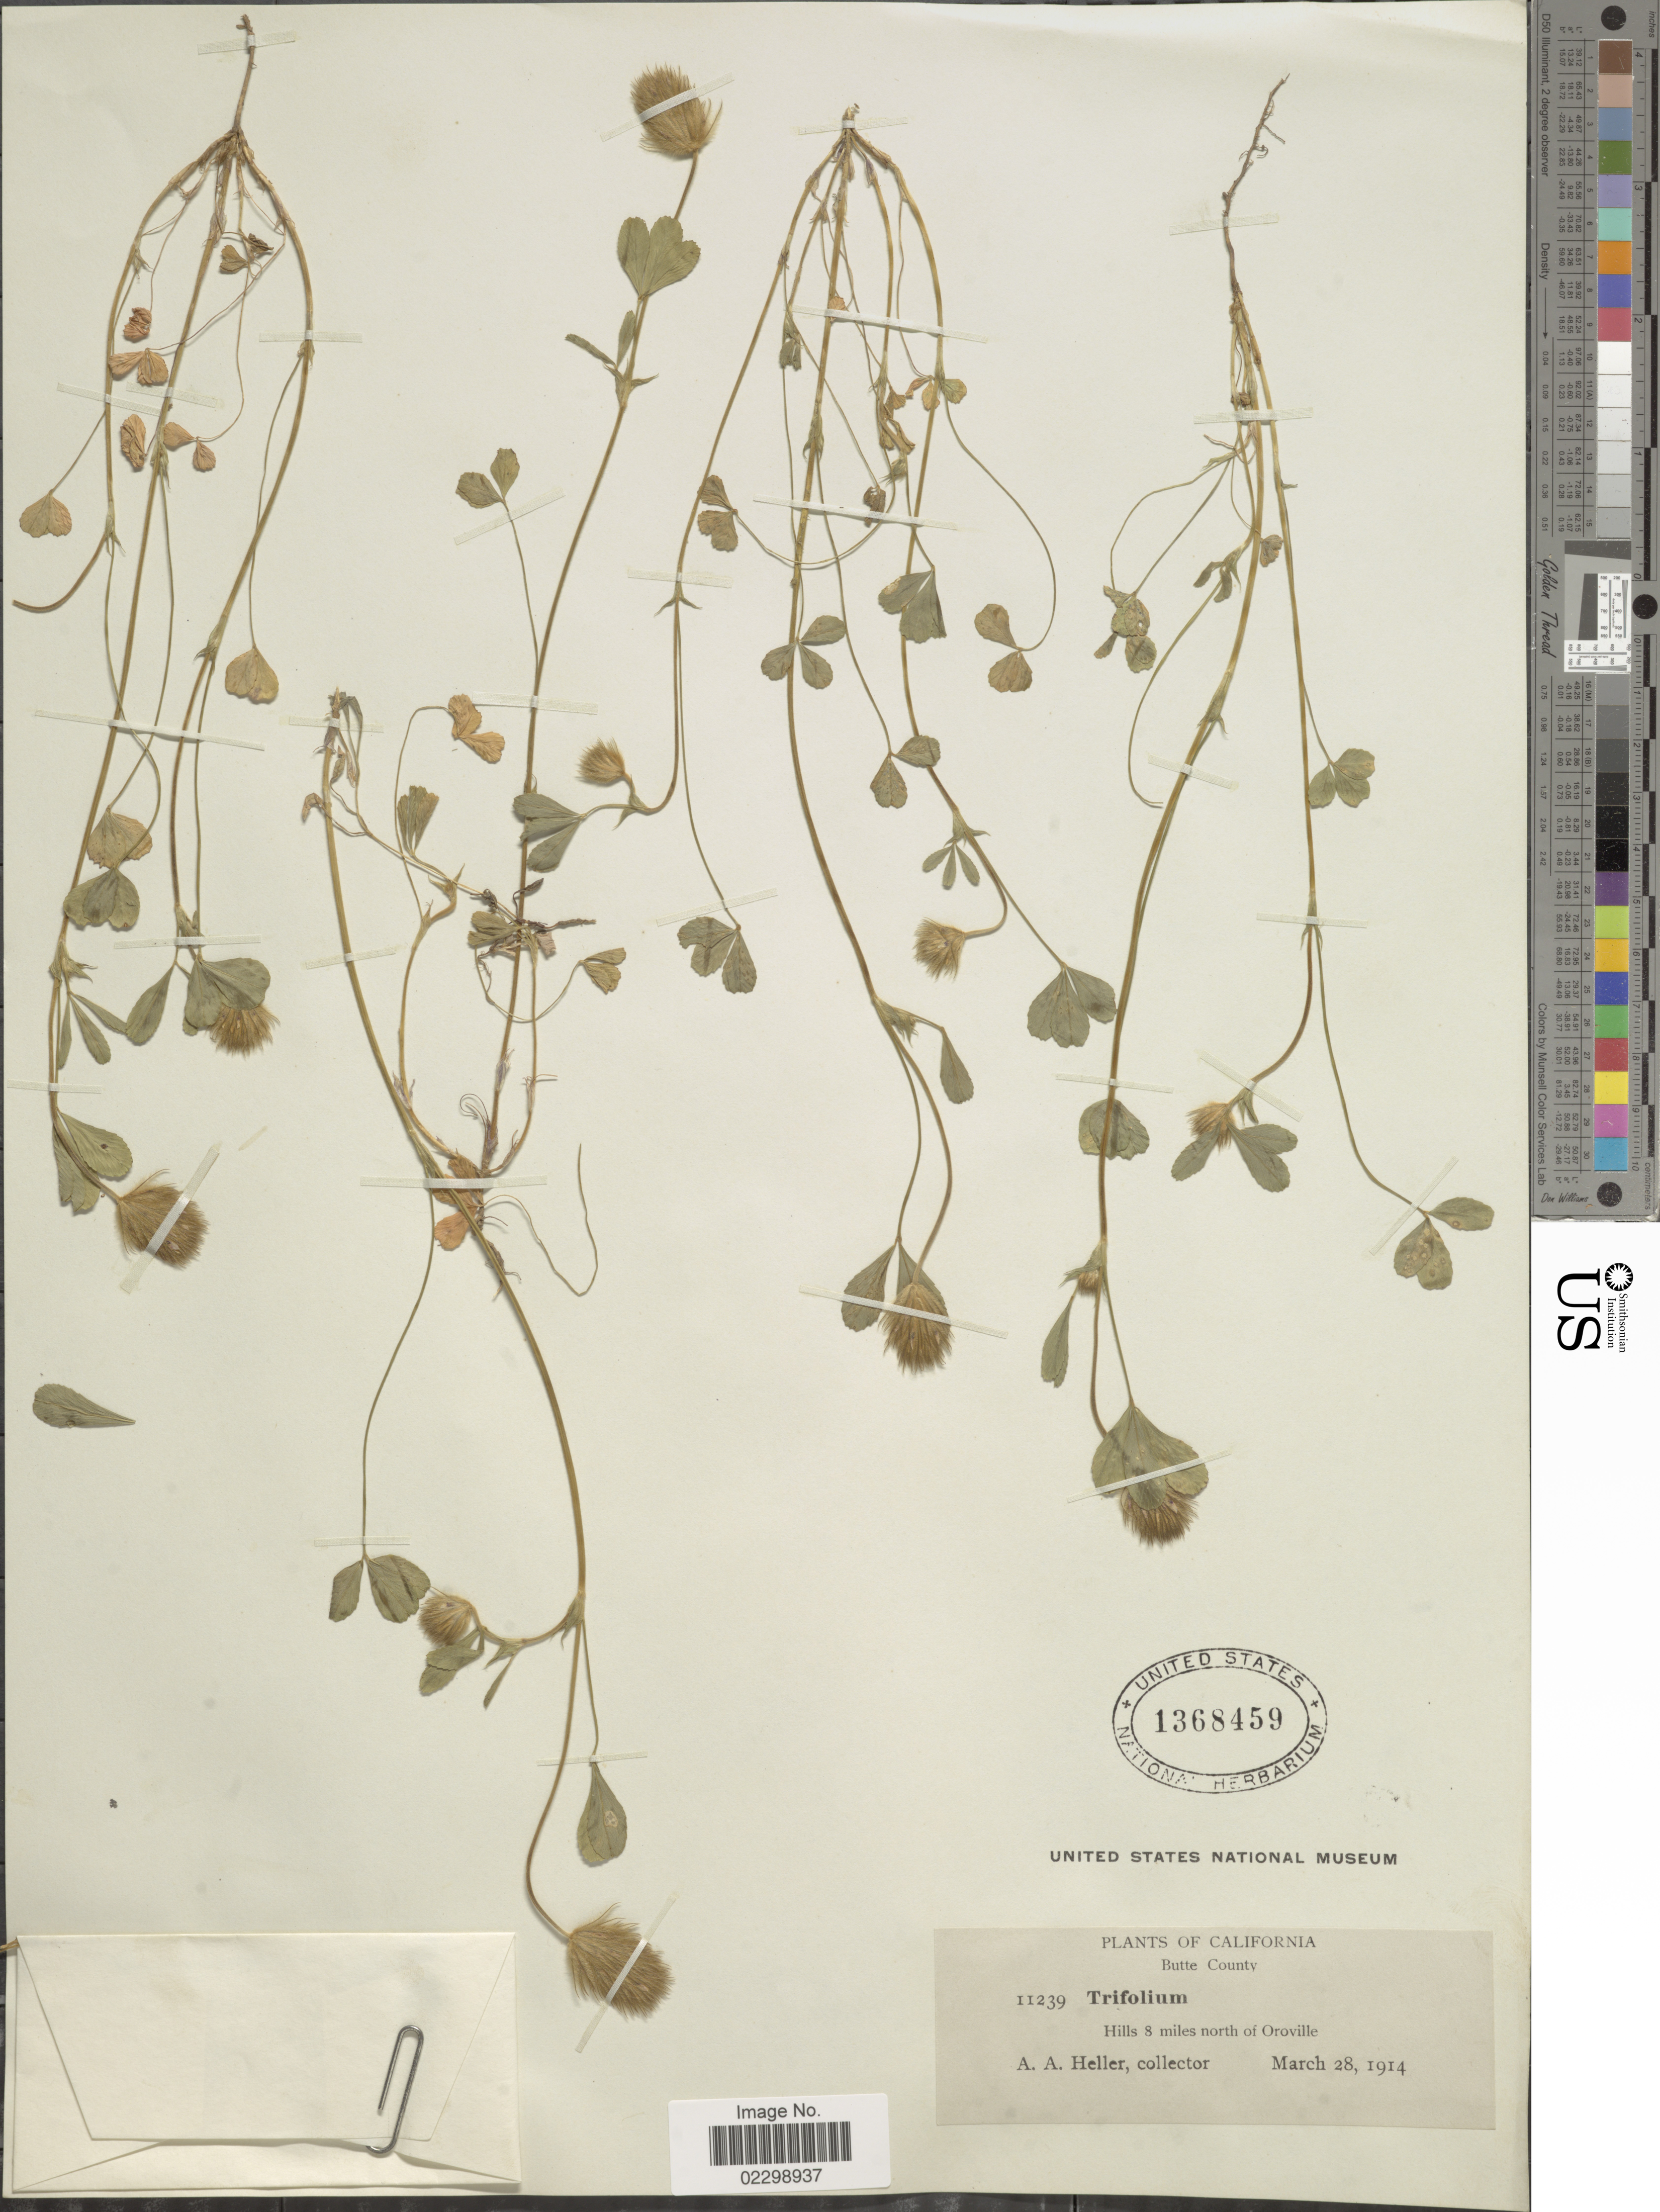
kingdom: Plantae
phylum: Tracheophyta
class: Magnoliopsida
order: Fabales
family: Fabaceae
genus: Trifolium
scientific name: Trifolium sp.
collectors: A. A. Heller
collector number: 11239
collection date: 1914-03-28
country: United States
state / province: California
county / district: Butte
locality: Butte County, hills 8 miles north of Oroville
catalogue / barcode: US 1368459